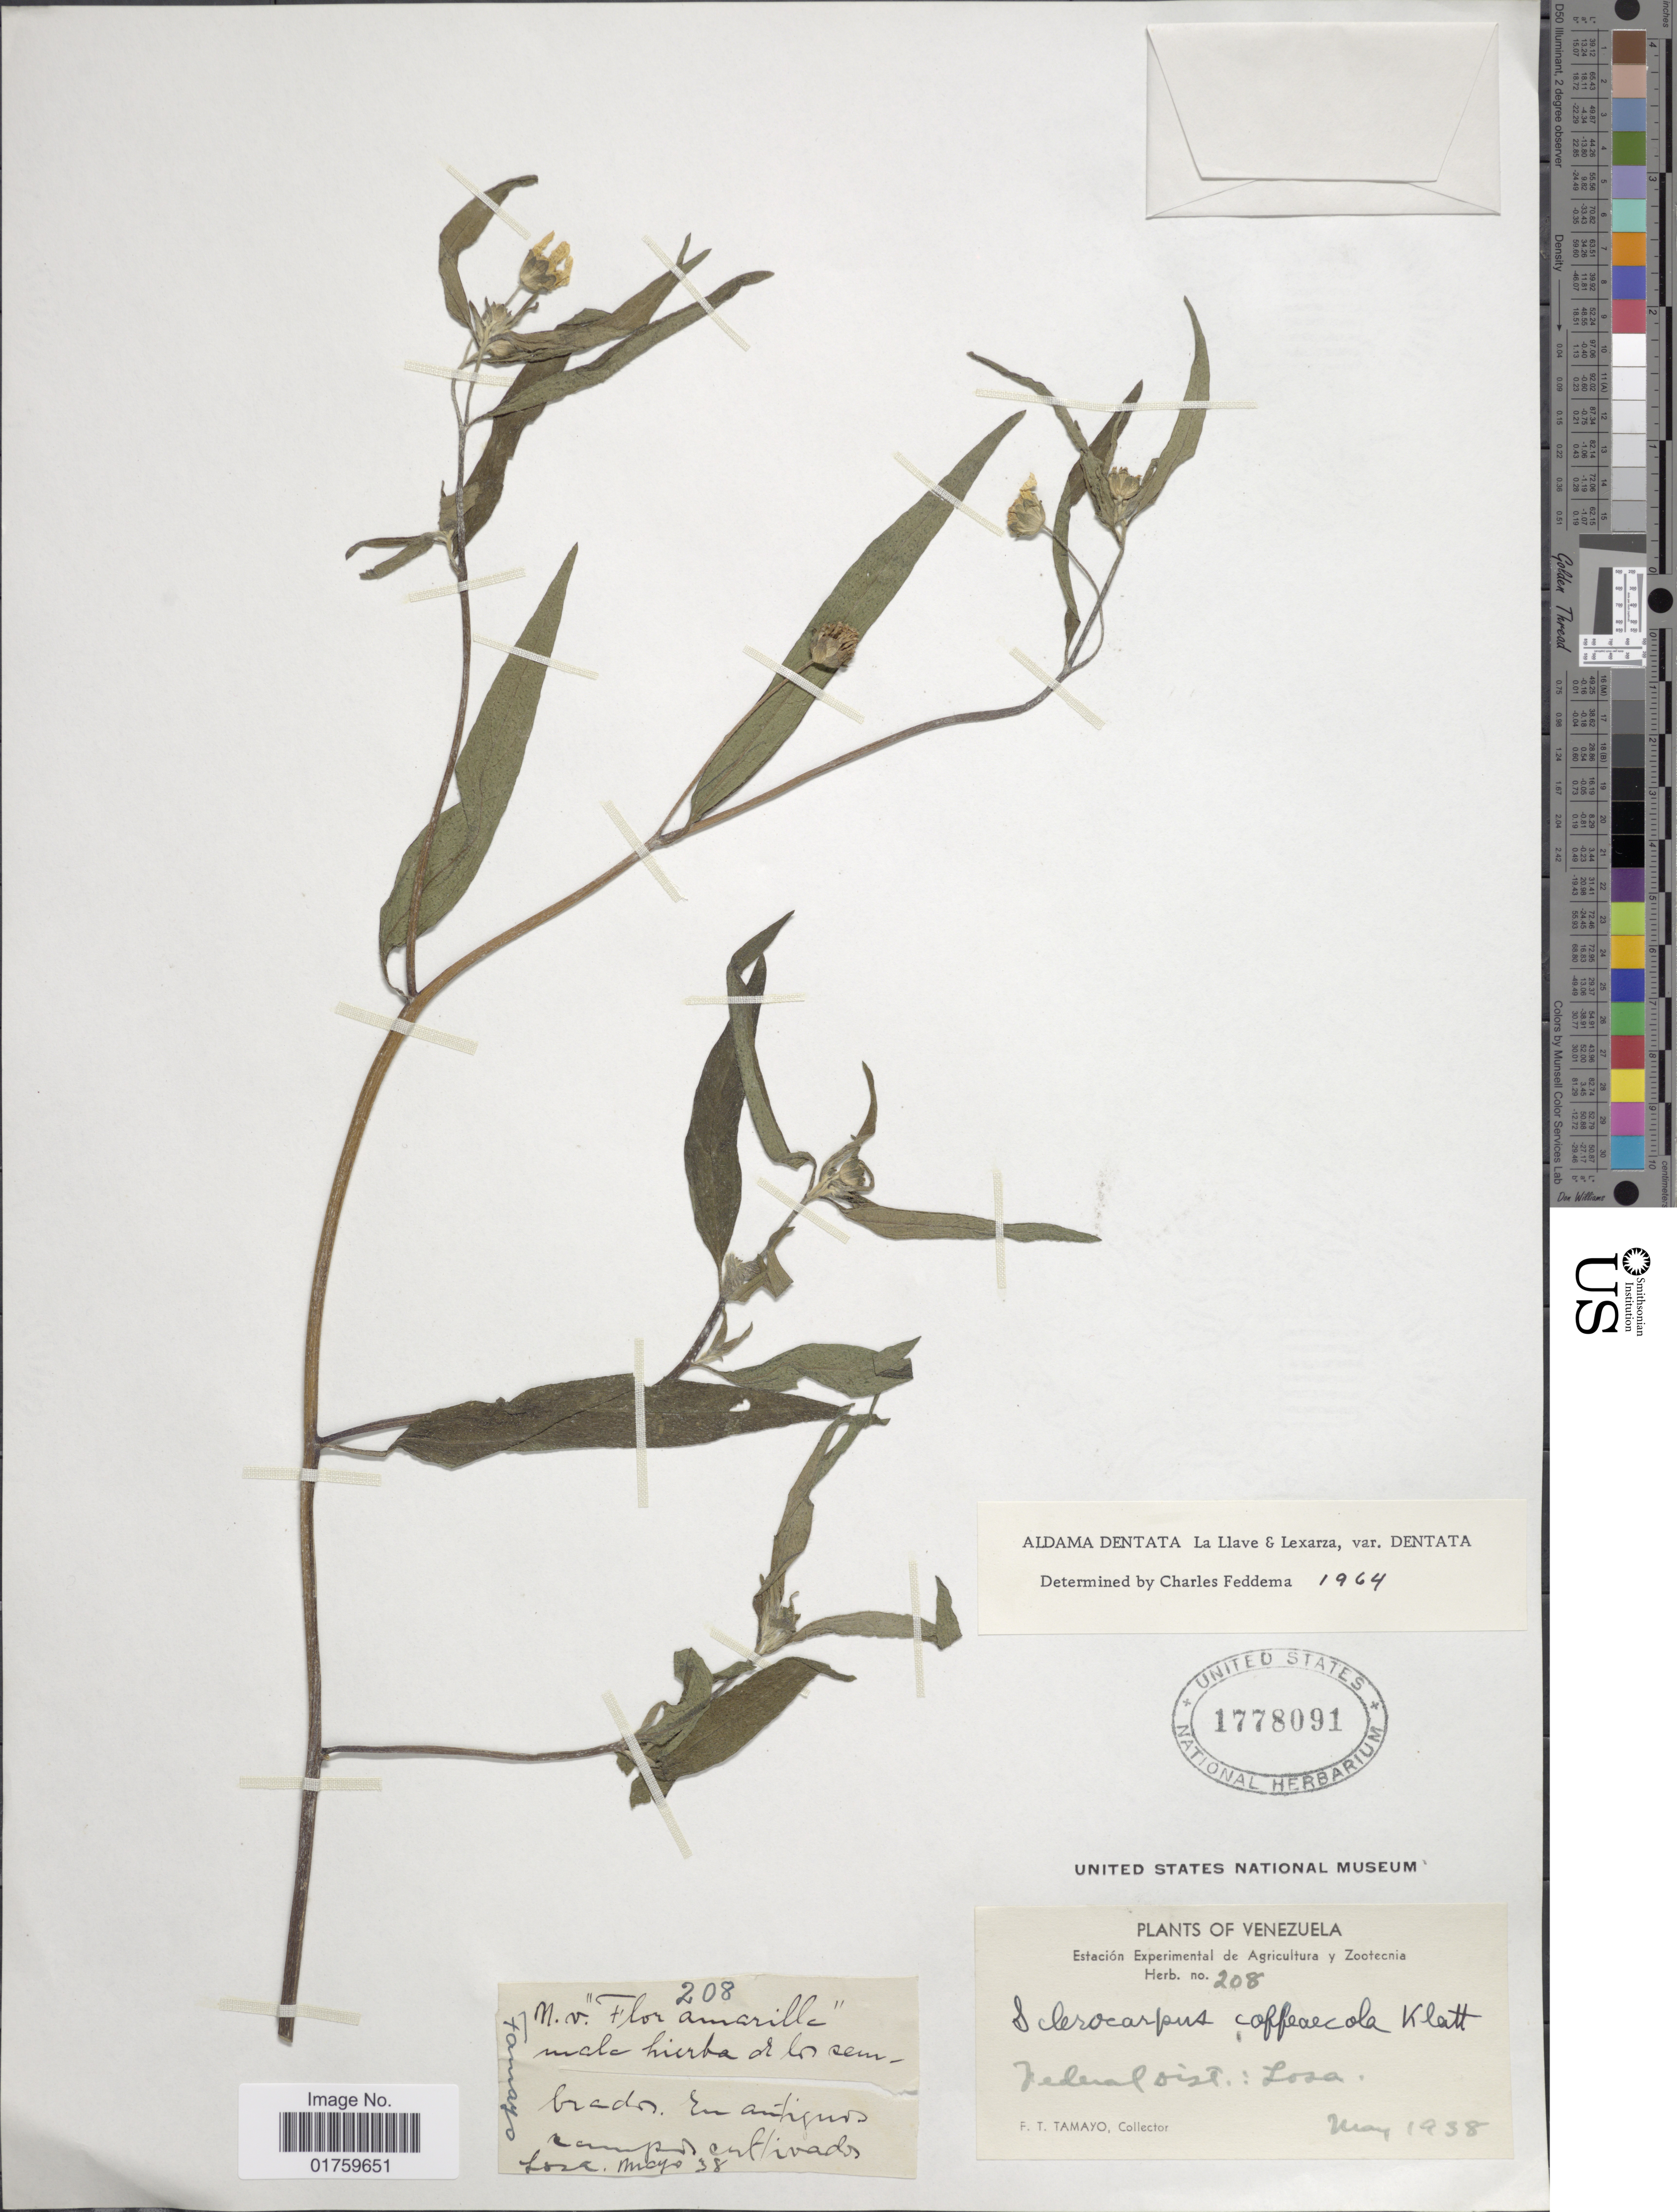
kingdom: Plantae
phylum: Tracheophyta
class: Magnoliopsida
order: Asterales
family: Asteraceae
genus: Aldama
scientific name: Aldama dentata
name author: La Llave ex La Llave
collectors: F. Tamayo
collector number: Herb no. 208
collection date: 1938-05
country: Venezuela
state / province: Distrito Federal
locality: Federal dist.: Losa.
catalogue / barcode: US 1778091